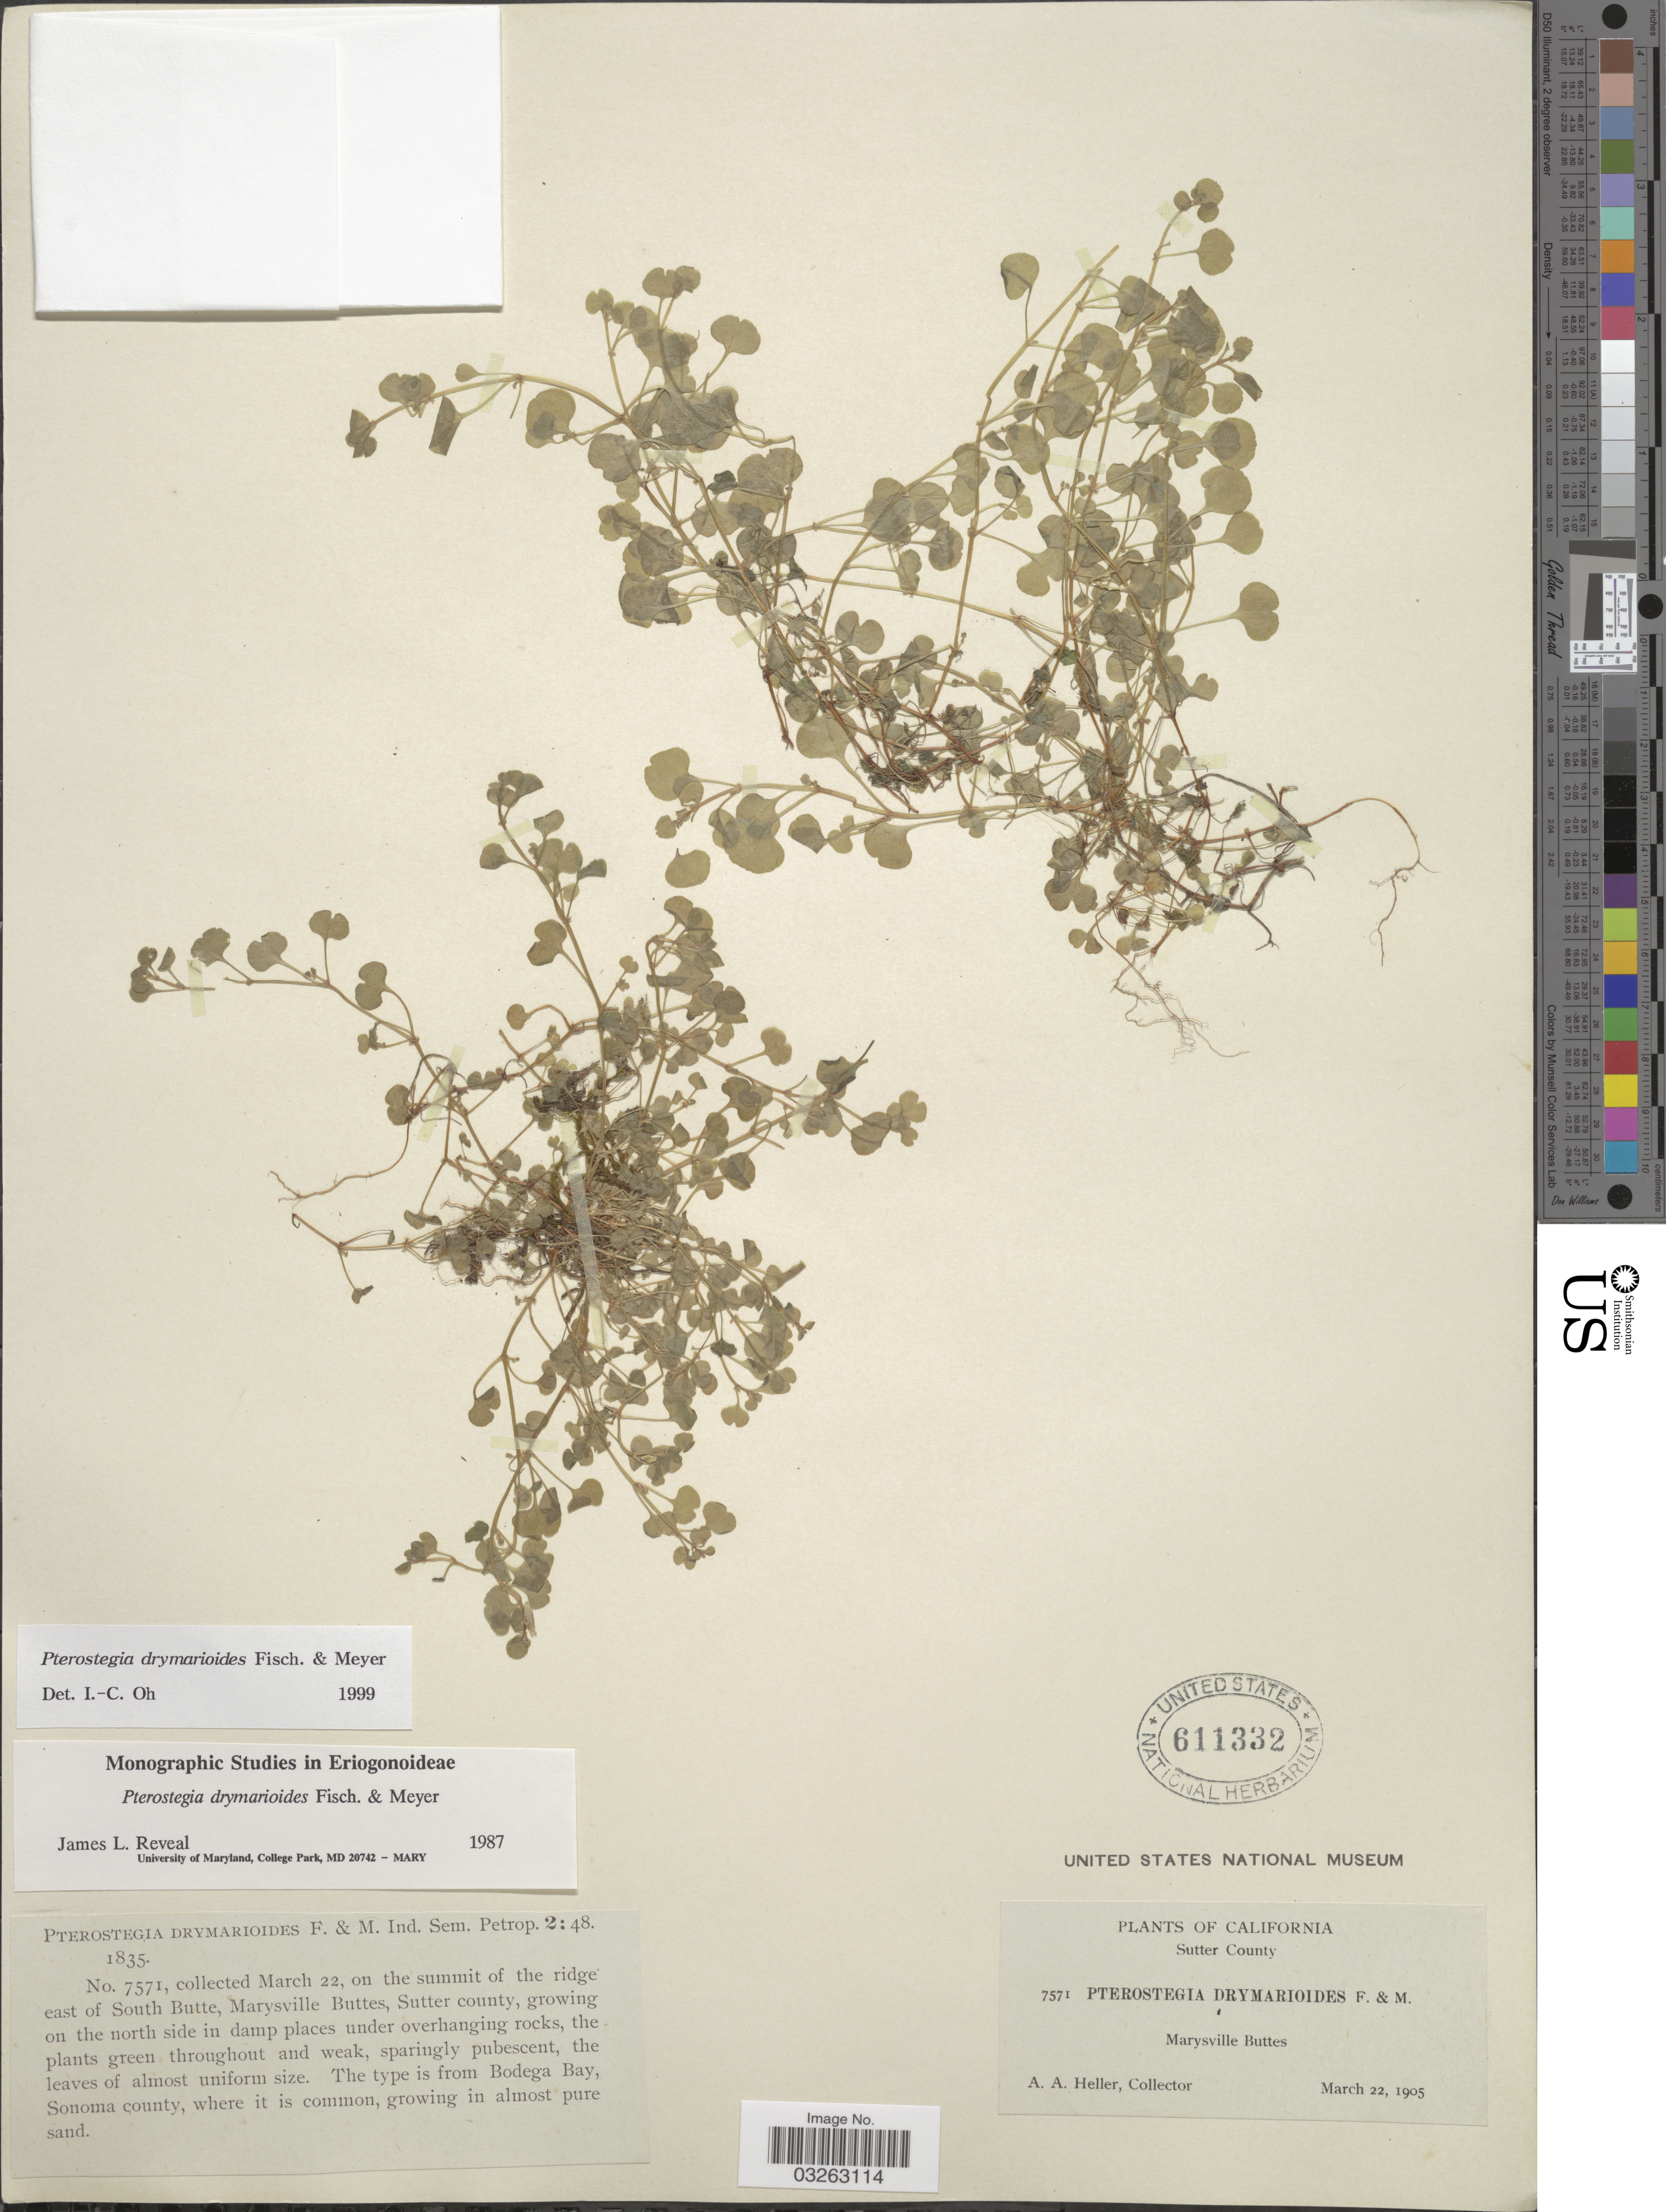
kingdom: Plantae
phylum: Tracheophyta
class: Magnoliopsida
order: Caryophyllales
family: Polygonaceae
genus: Pterostegia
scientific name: Pterostegia drymarioides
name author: Fisch. & C.A. Mey.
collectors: A. A. Heller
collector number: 7571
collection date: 1905-03-22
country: United States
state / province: California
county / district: Sutter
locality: Sutter County, Marysville Buttes, on the summit of the ridge east of South Butte, Marysville Buttes, Sutter County.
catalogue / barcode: US 611332